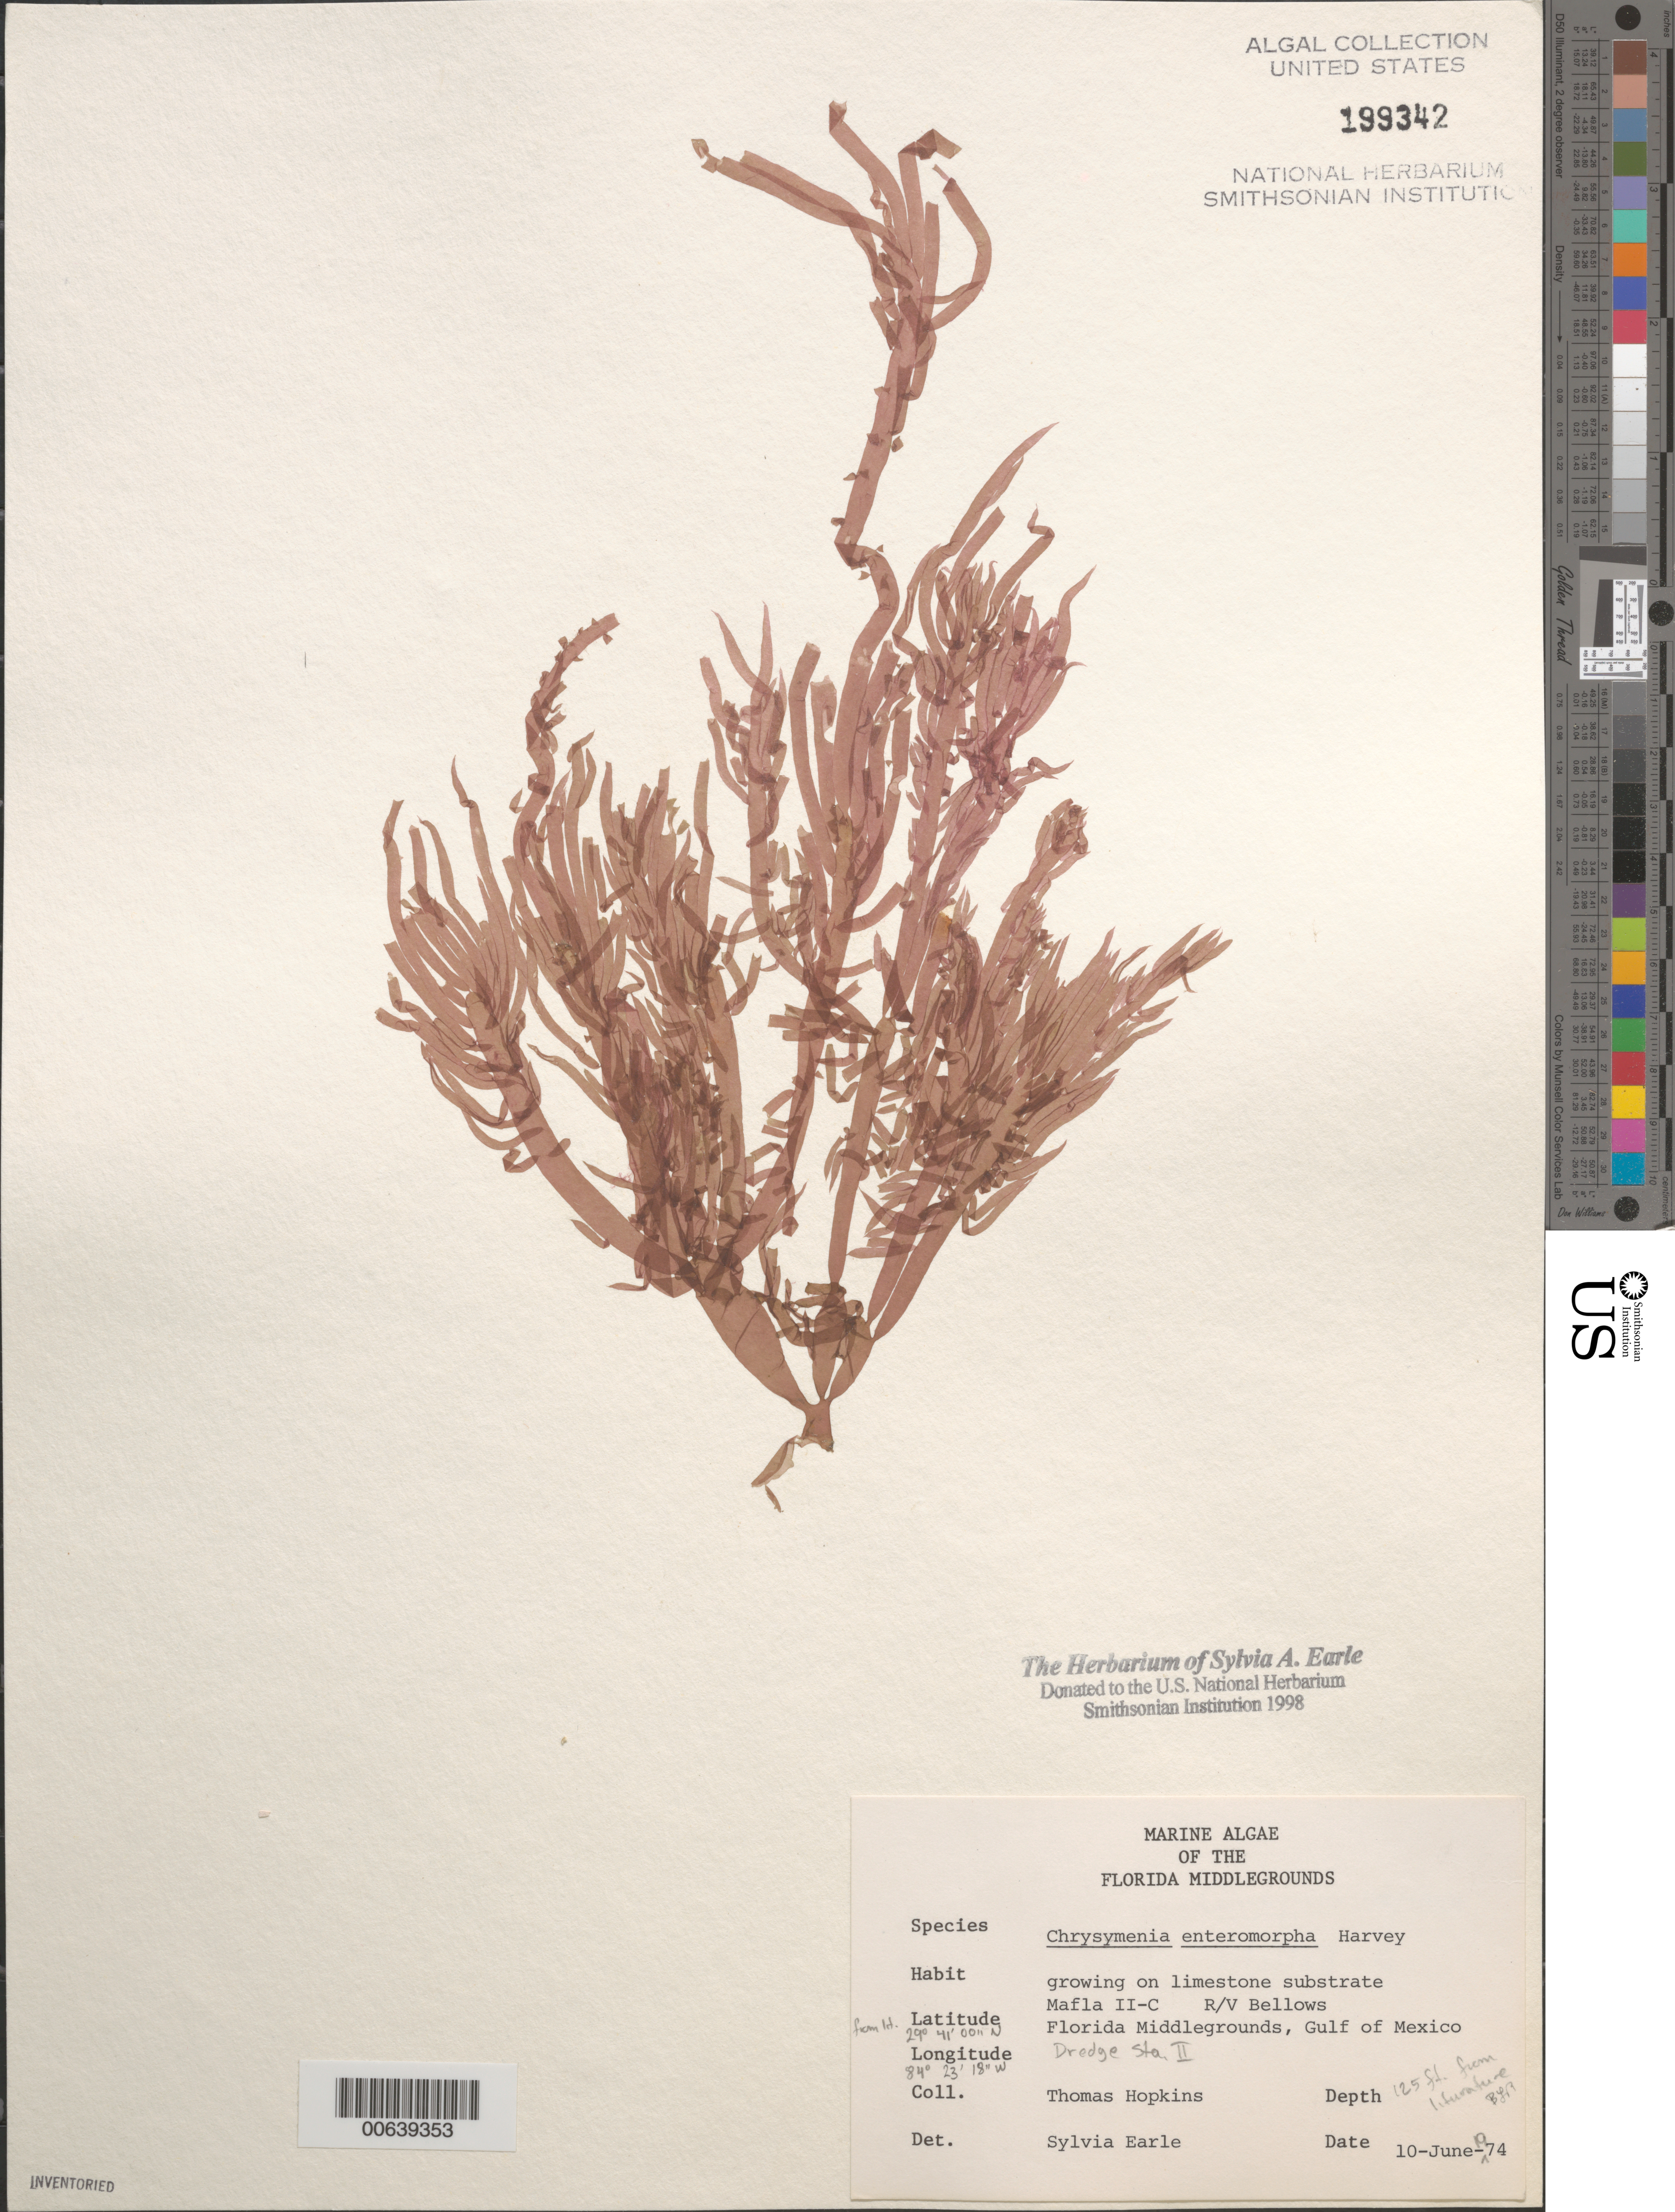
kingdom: Plantae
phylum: Rhodophyta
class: Florideophyceae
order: Rhodymeniales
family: Rhodymeniaceae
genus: Botryocladia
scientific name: Botryocladia enteromorpha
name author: (Harv.) W.E. Schmidt et al. in W.E. Schmidt et al.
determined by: Algae name updating Project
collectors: T. Hopkins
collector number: Station MAFLA Ii-c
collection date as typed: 10 Jun 1974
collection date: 1974-06-10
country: United States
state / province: Florida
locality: Florida Middle Grounds, Gulf of Mexico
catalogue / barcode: US 199342